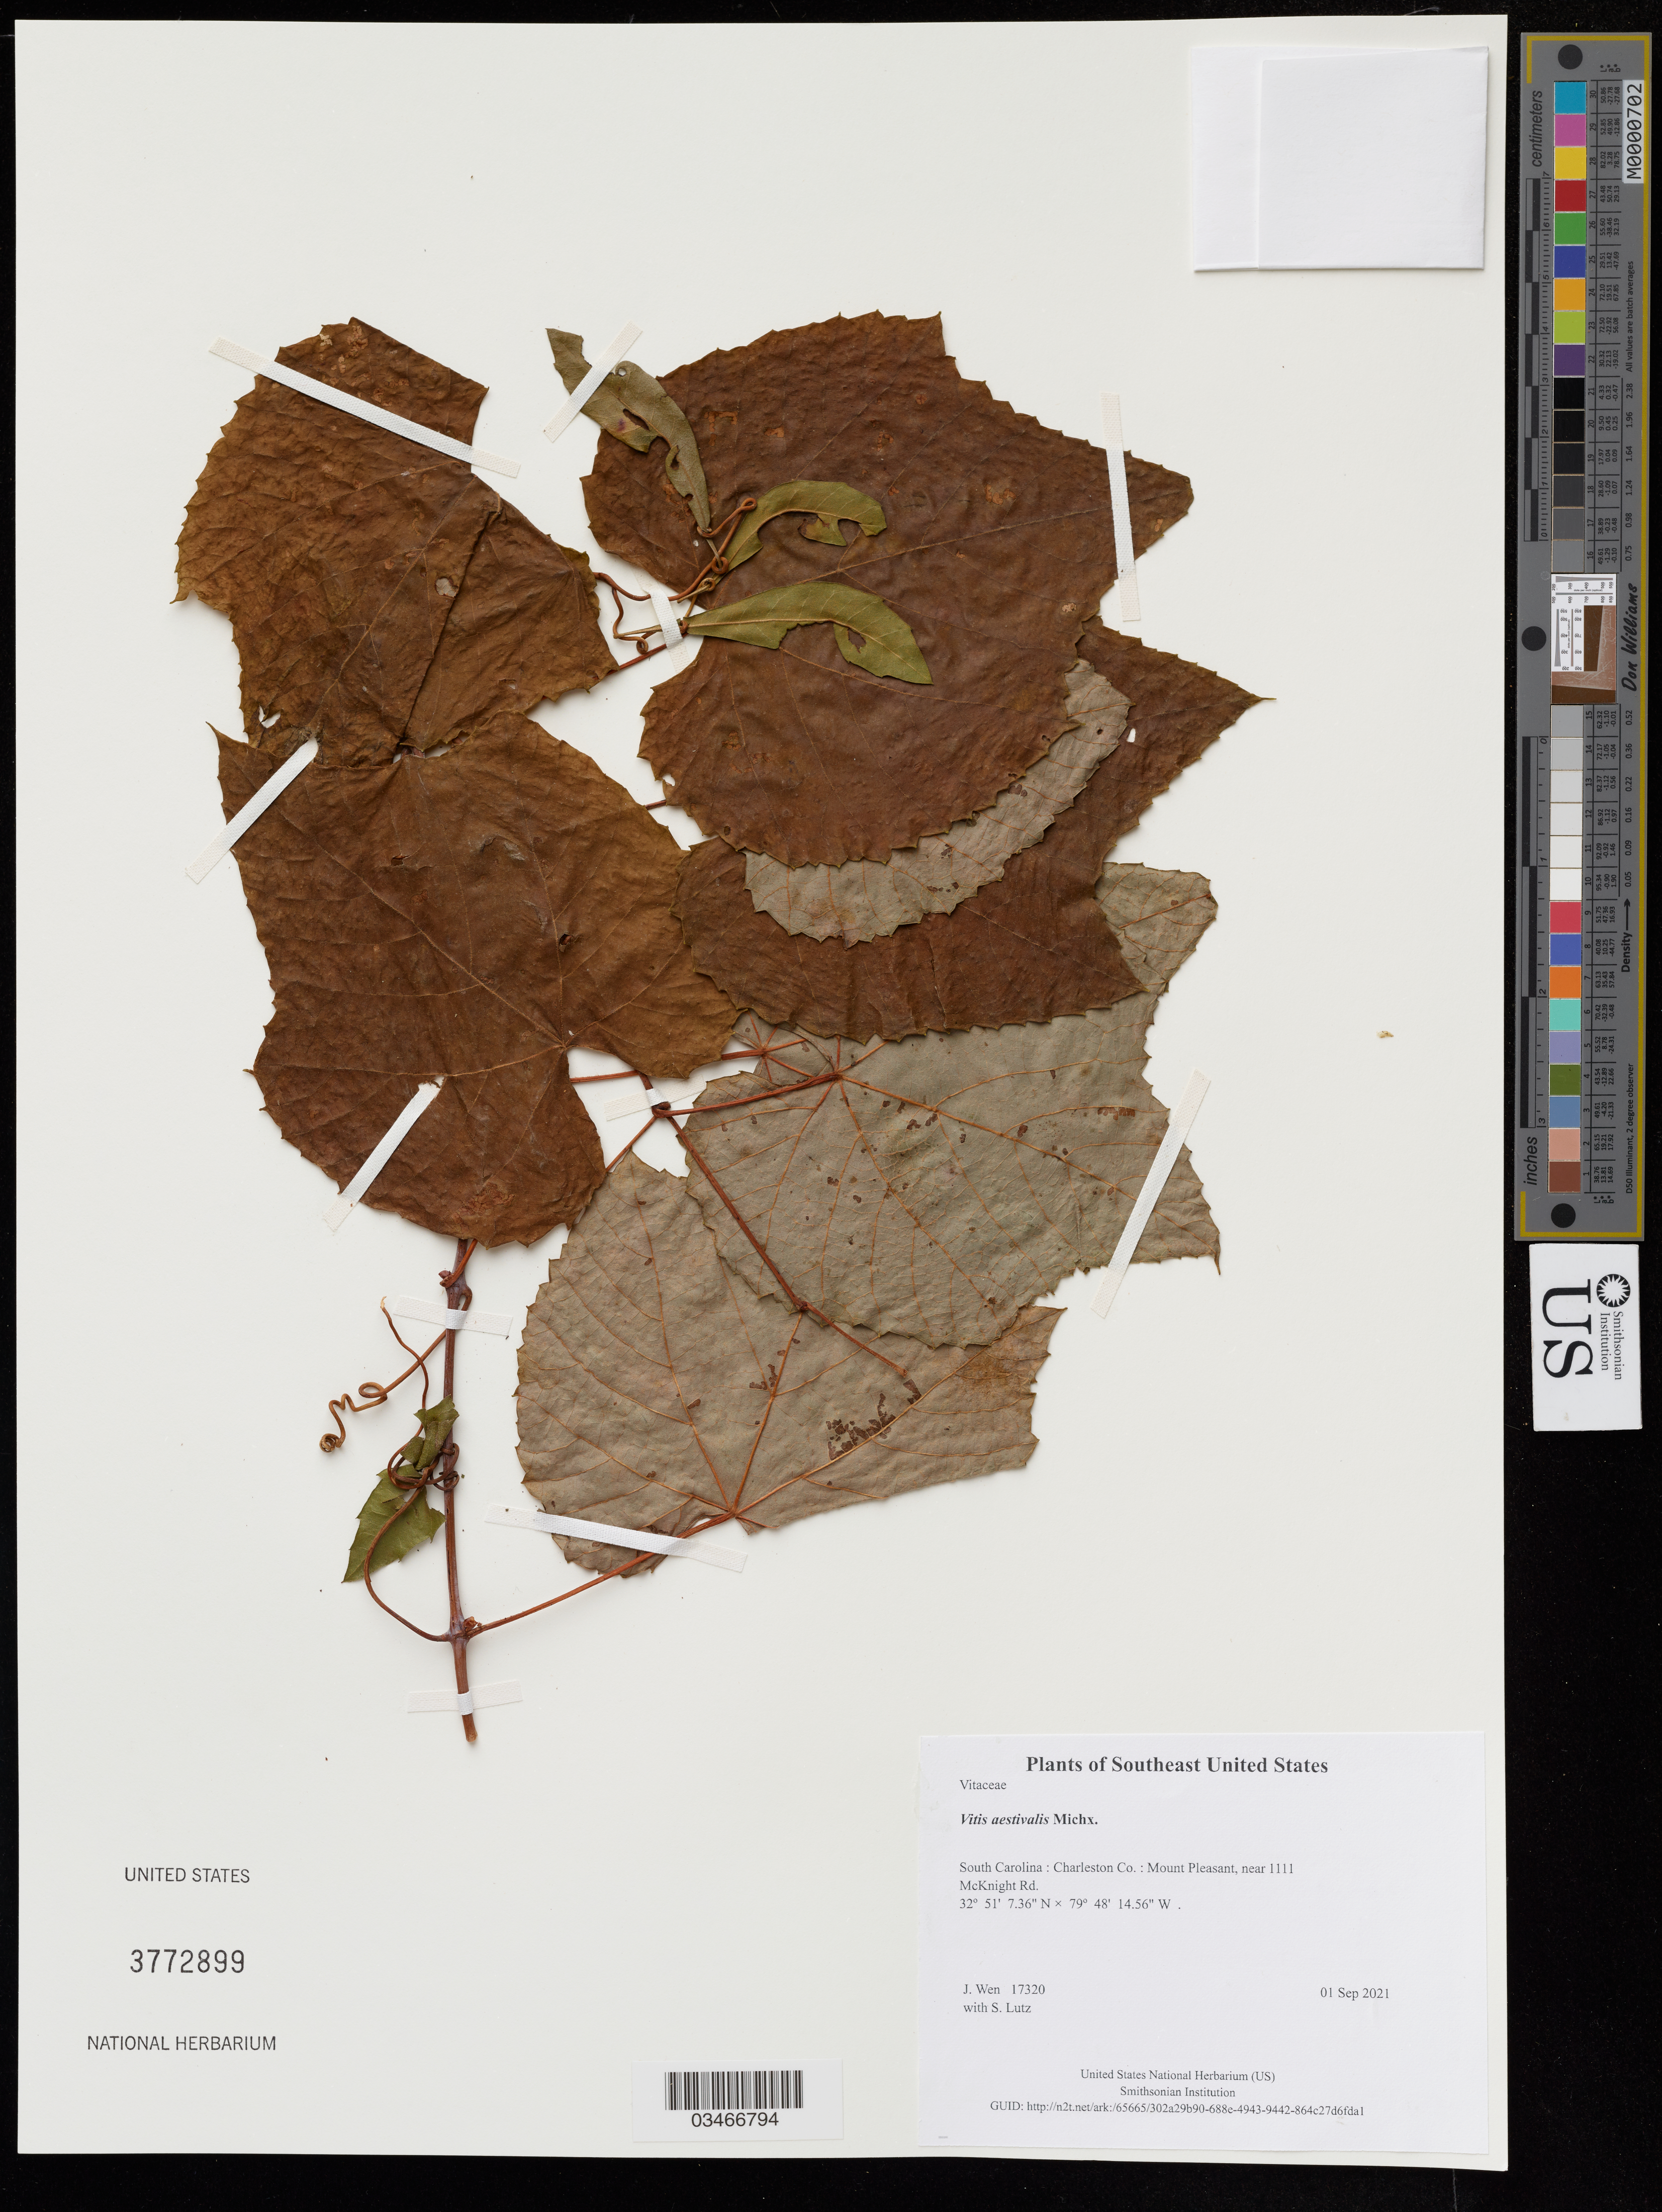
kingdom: Plantae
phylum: Tracheophyta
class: Magnoliopsida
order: Vitales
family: Vitaceae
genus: Vitis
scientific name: Vitis aestivalis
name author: Michx.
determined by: Wen, Jun, (BOT), Smithsonian Institution - National Museum of Natural History (UNITED STATES)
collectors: J. Wen & S. Lutz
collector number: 17320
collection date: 2021-09-01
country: United States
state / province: South Carolina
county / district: Charleston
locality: Mount Pleasant, near 1111 McKnight Rd.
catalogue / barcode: US 3772899